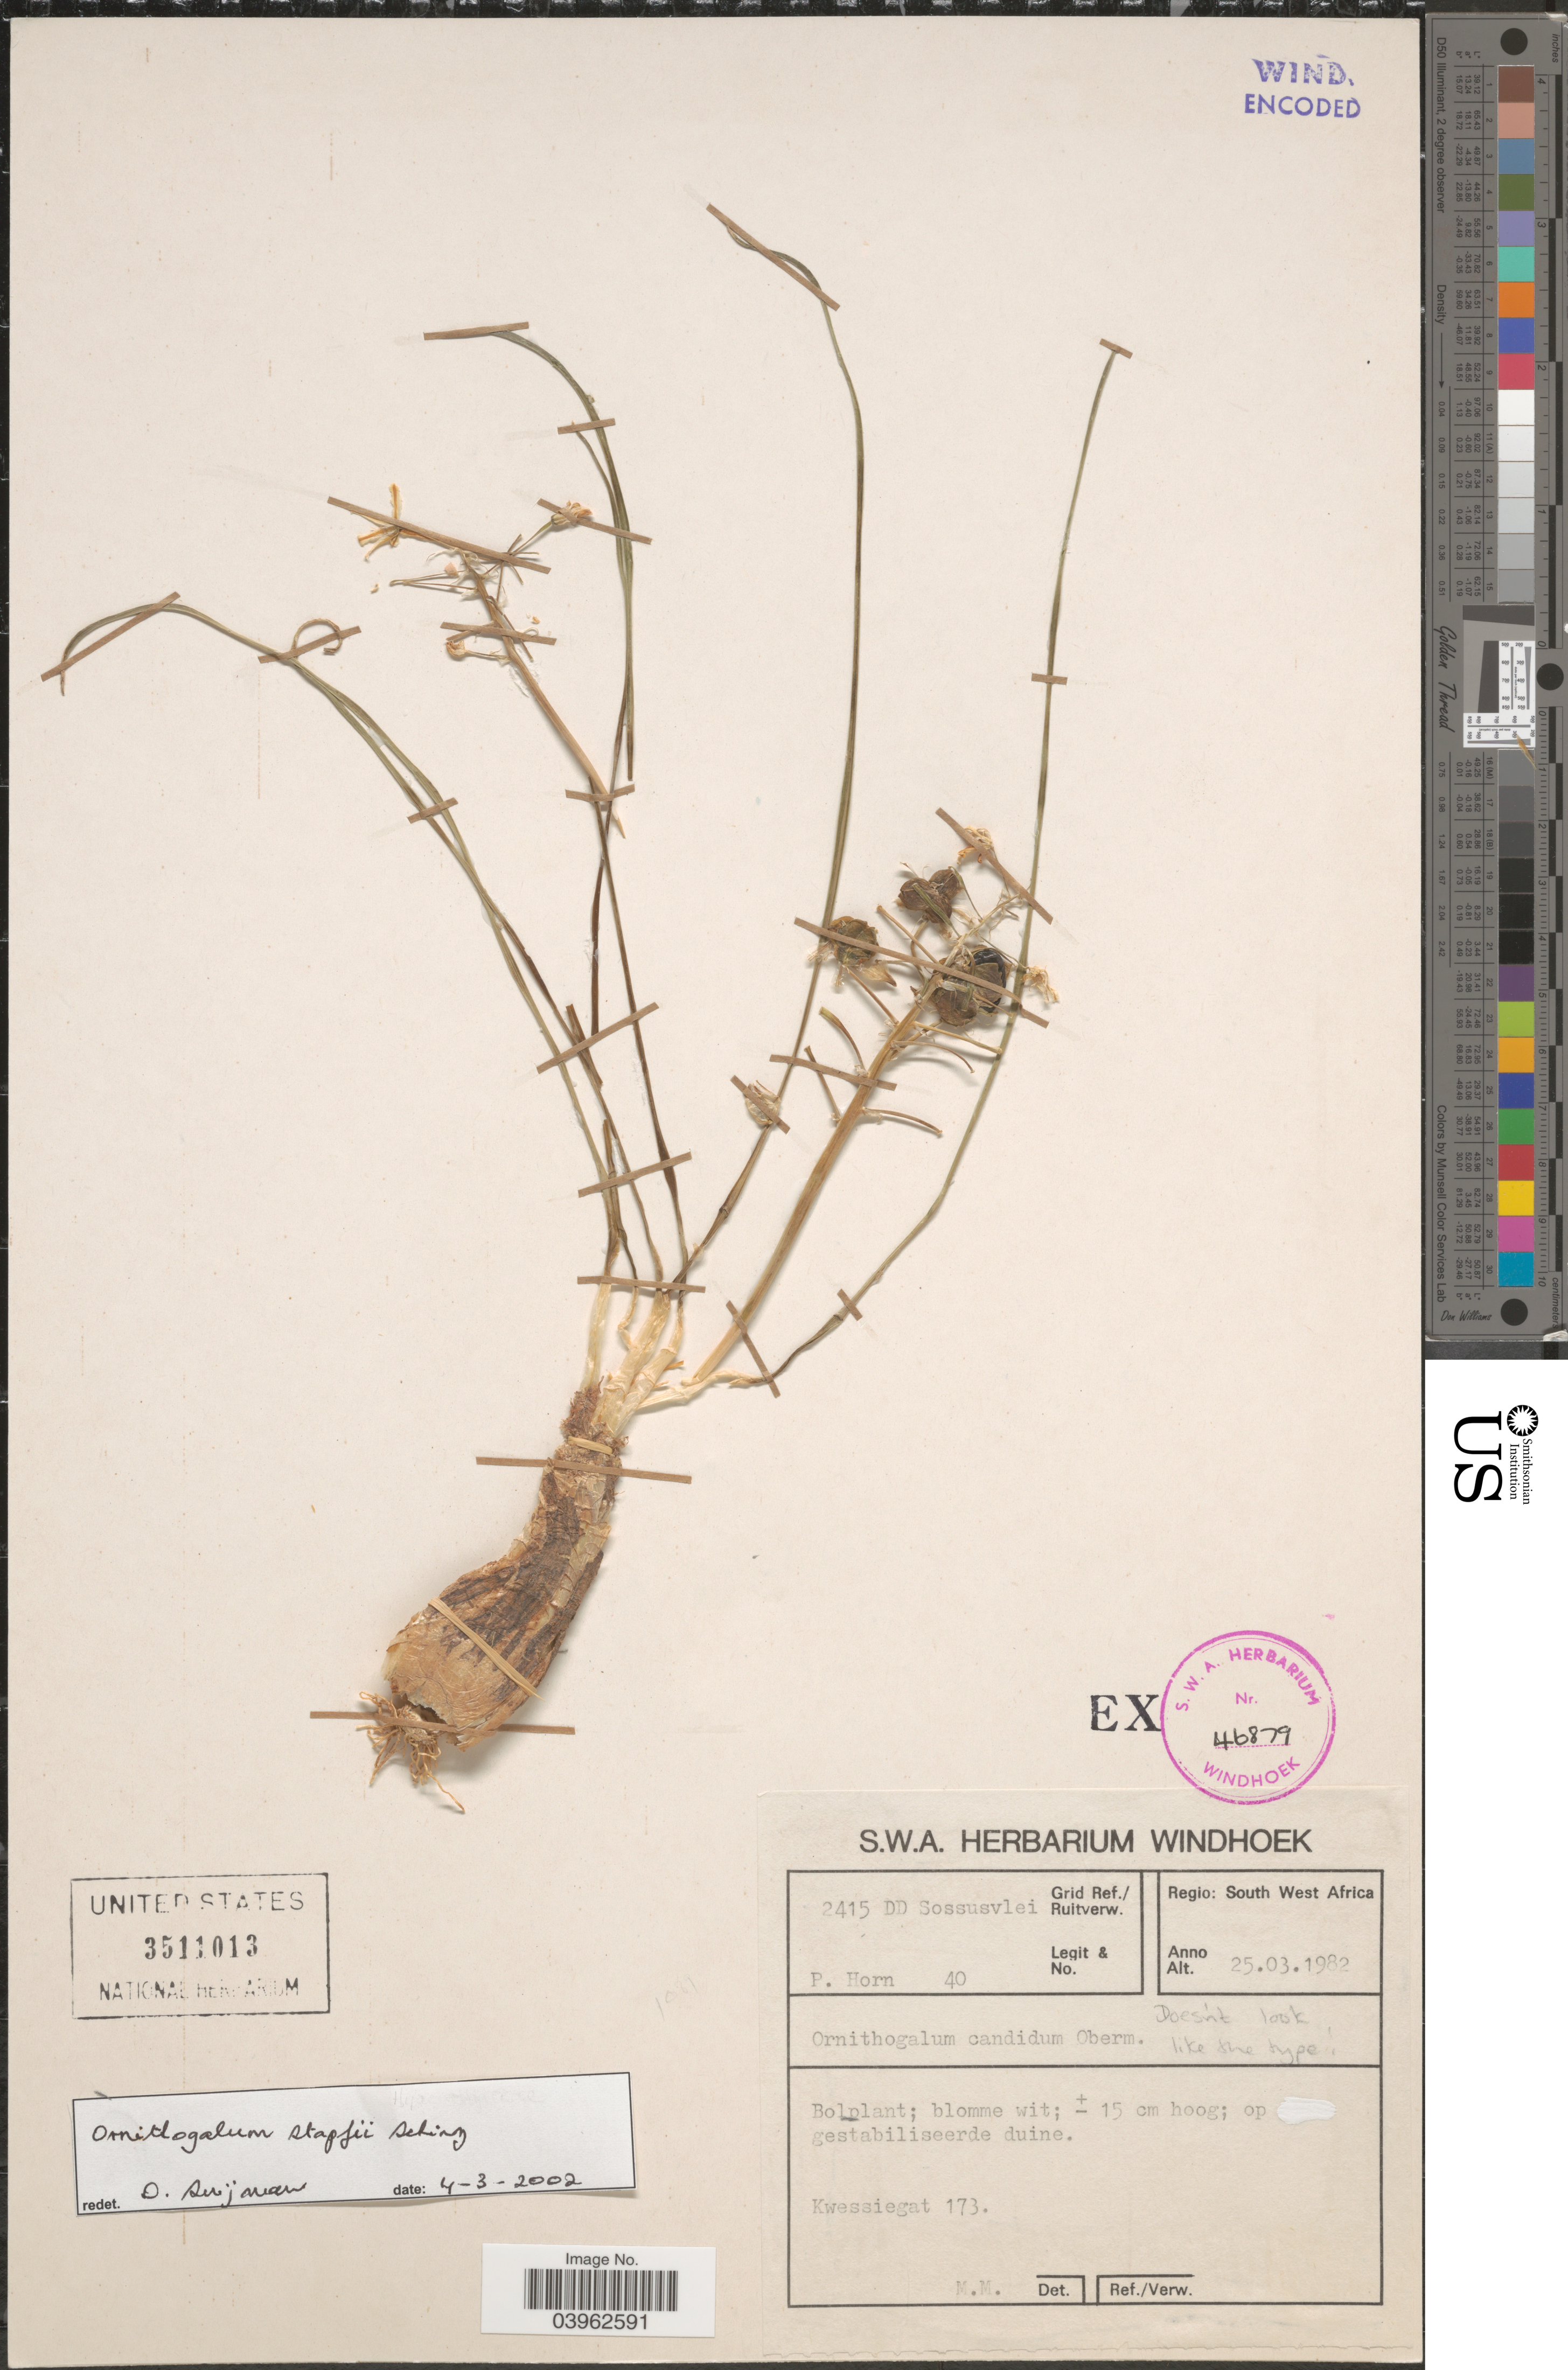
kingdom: Plantae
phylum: Tracheophyta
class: Liliopsida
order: Asparagales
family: Asparagaceae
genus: Ornithogalum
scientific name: Ornithogalum stapffii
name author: Schinz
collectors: P. Horn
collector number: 40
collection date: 1982-03-25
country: Namibia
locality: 2415DD Sossusvlei Grid Ref./ Ruitverw. Regio: South West Africa.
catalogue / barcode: US 3511013